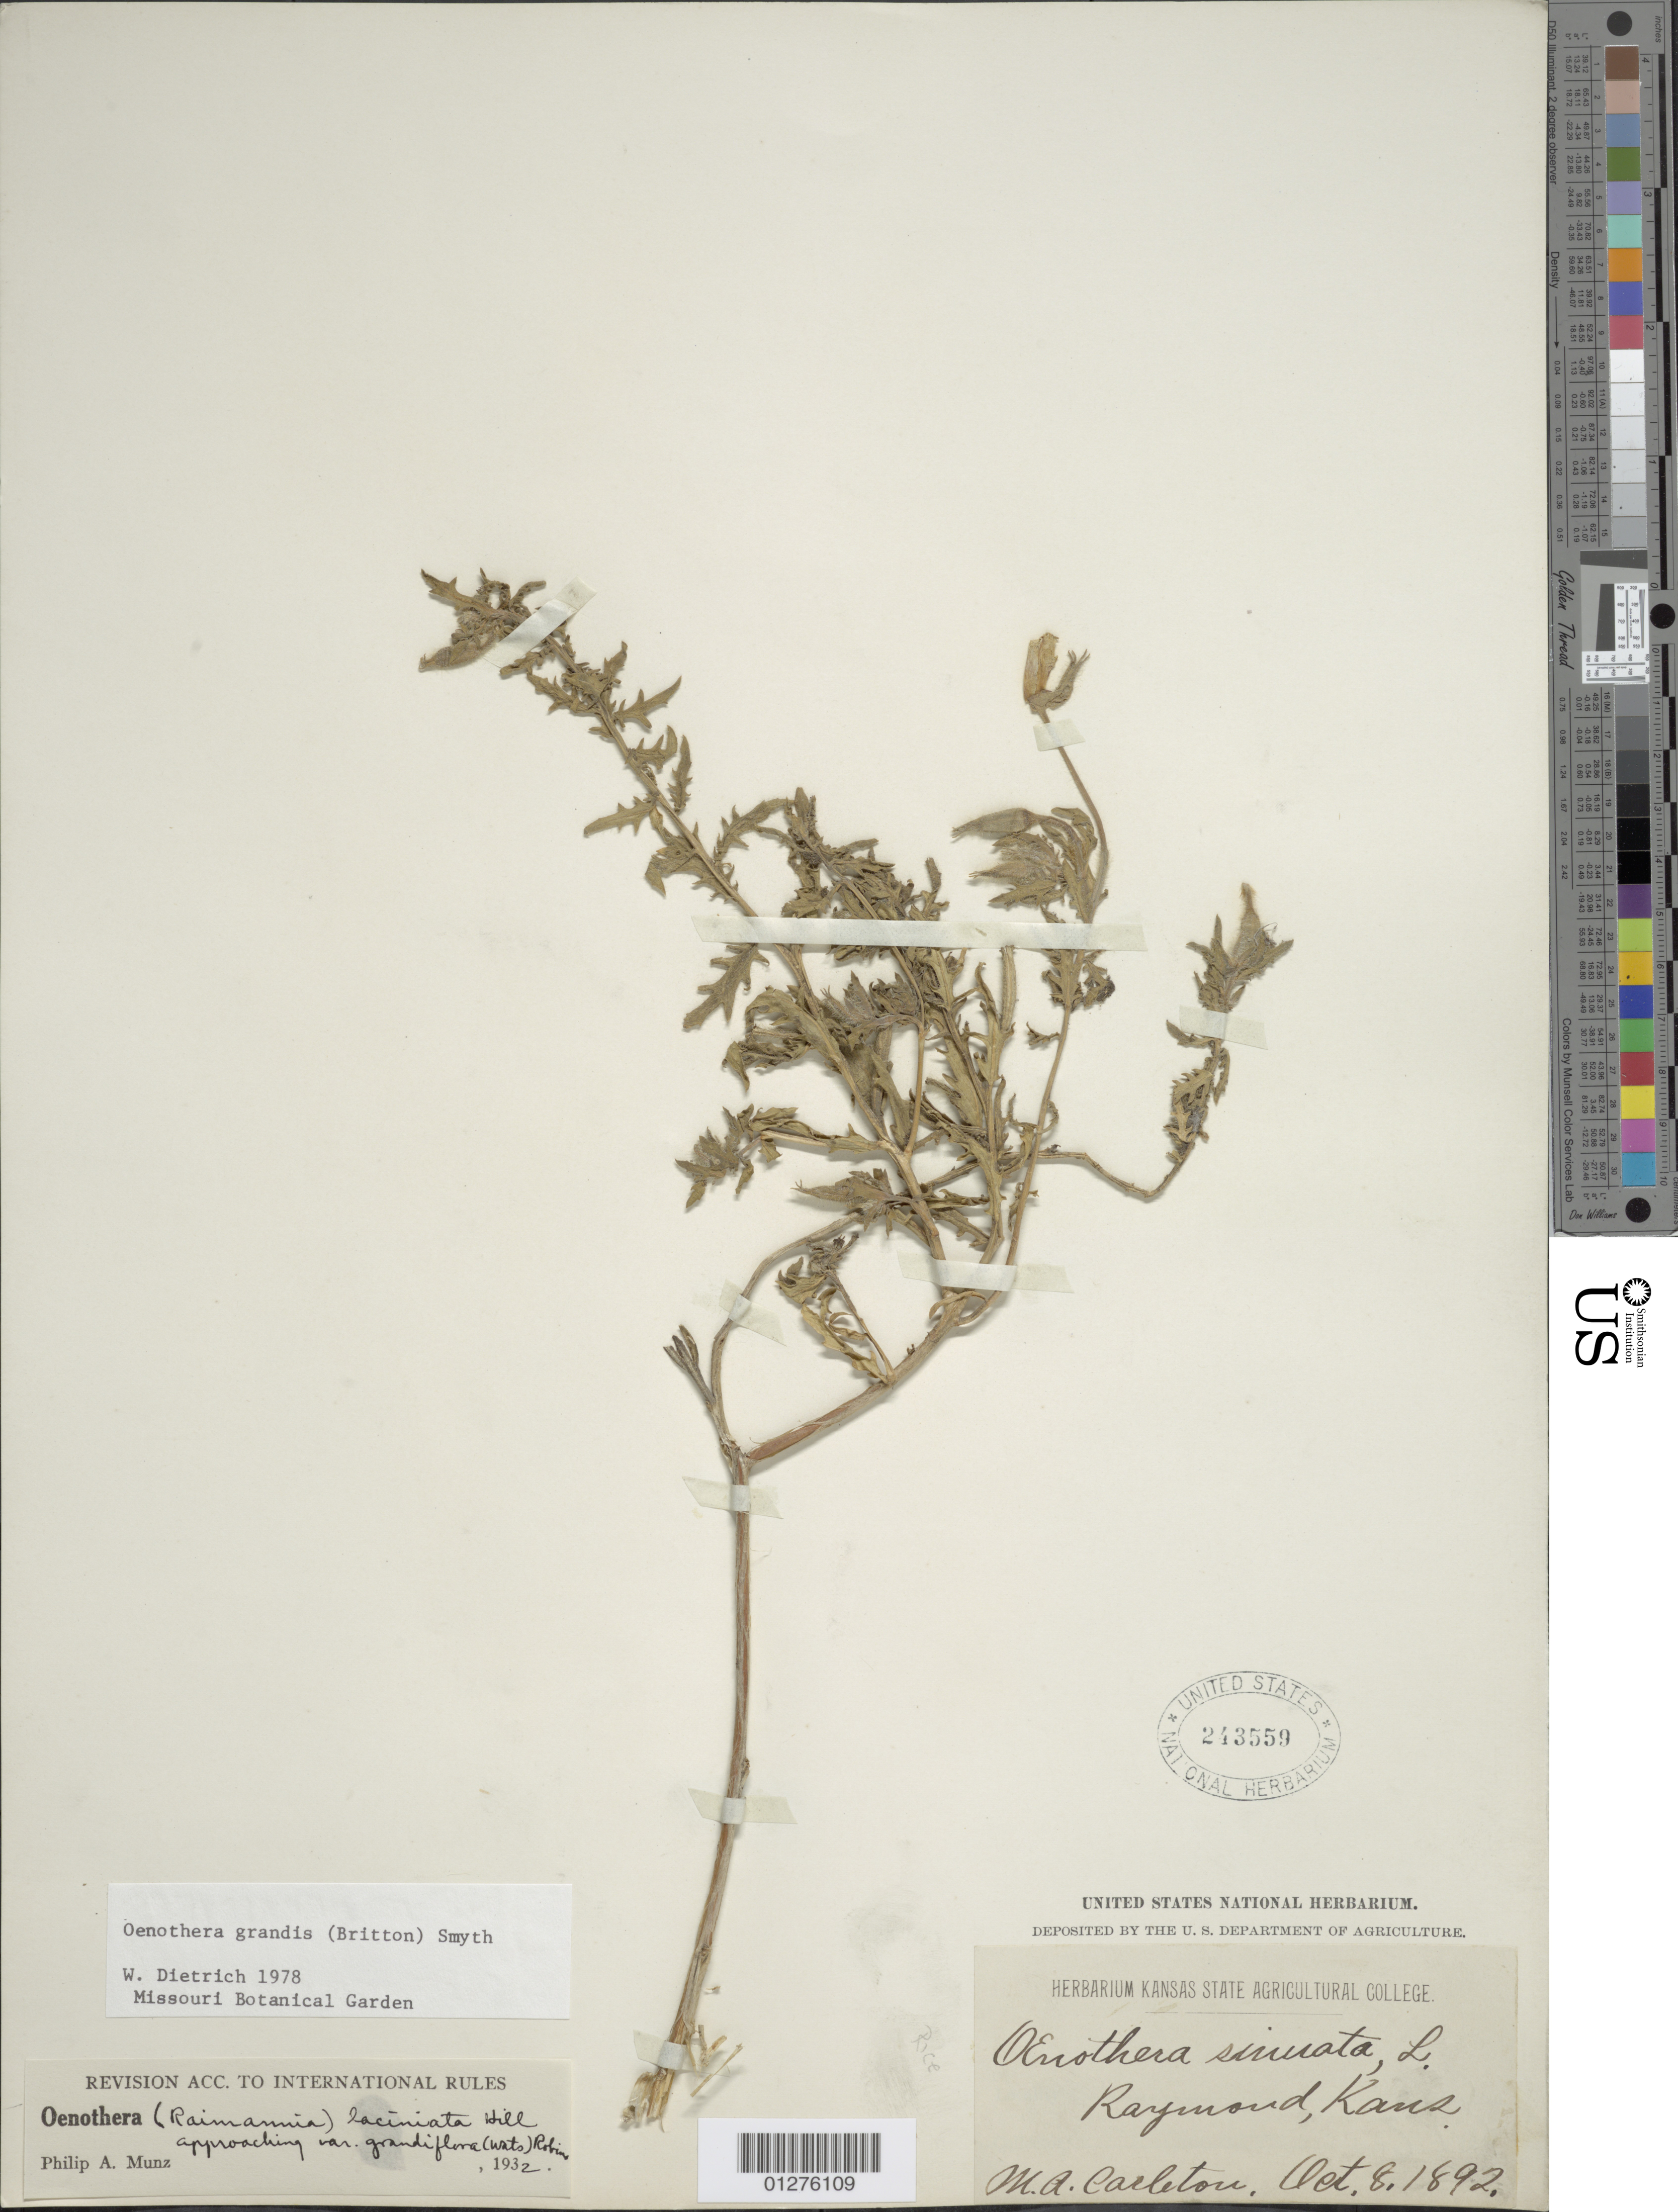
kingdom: Plantae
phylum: Tracheophyta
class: Magnoliopsida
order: Myrtales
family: Onagraceae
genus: Oenothera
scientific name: Oenothera grandis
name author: (Britton) Smyth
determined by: Dietrich, W.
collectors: M. A. Carleton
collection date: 1892-10-08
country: United States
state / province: Kansas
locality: Raymond.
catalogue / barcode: US 243559